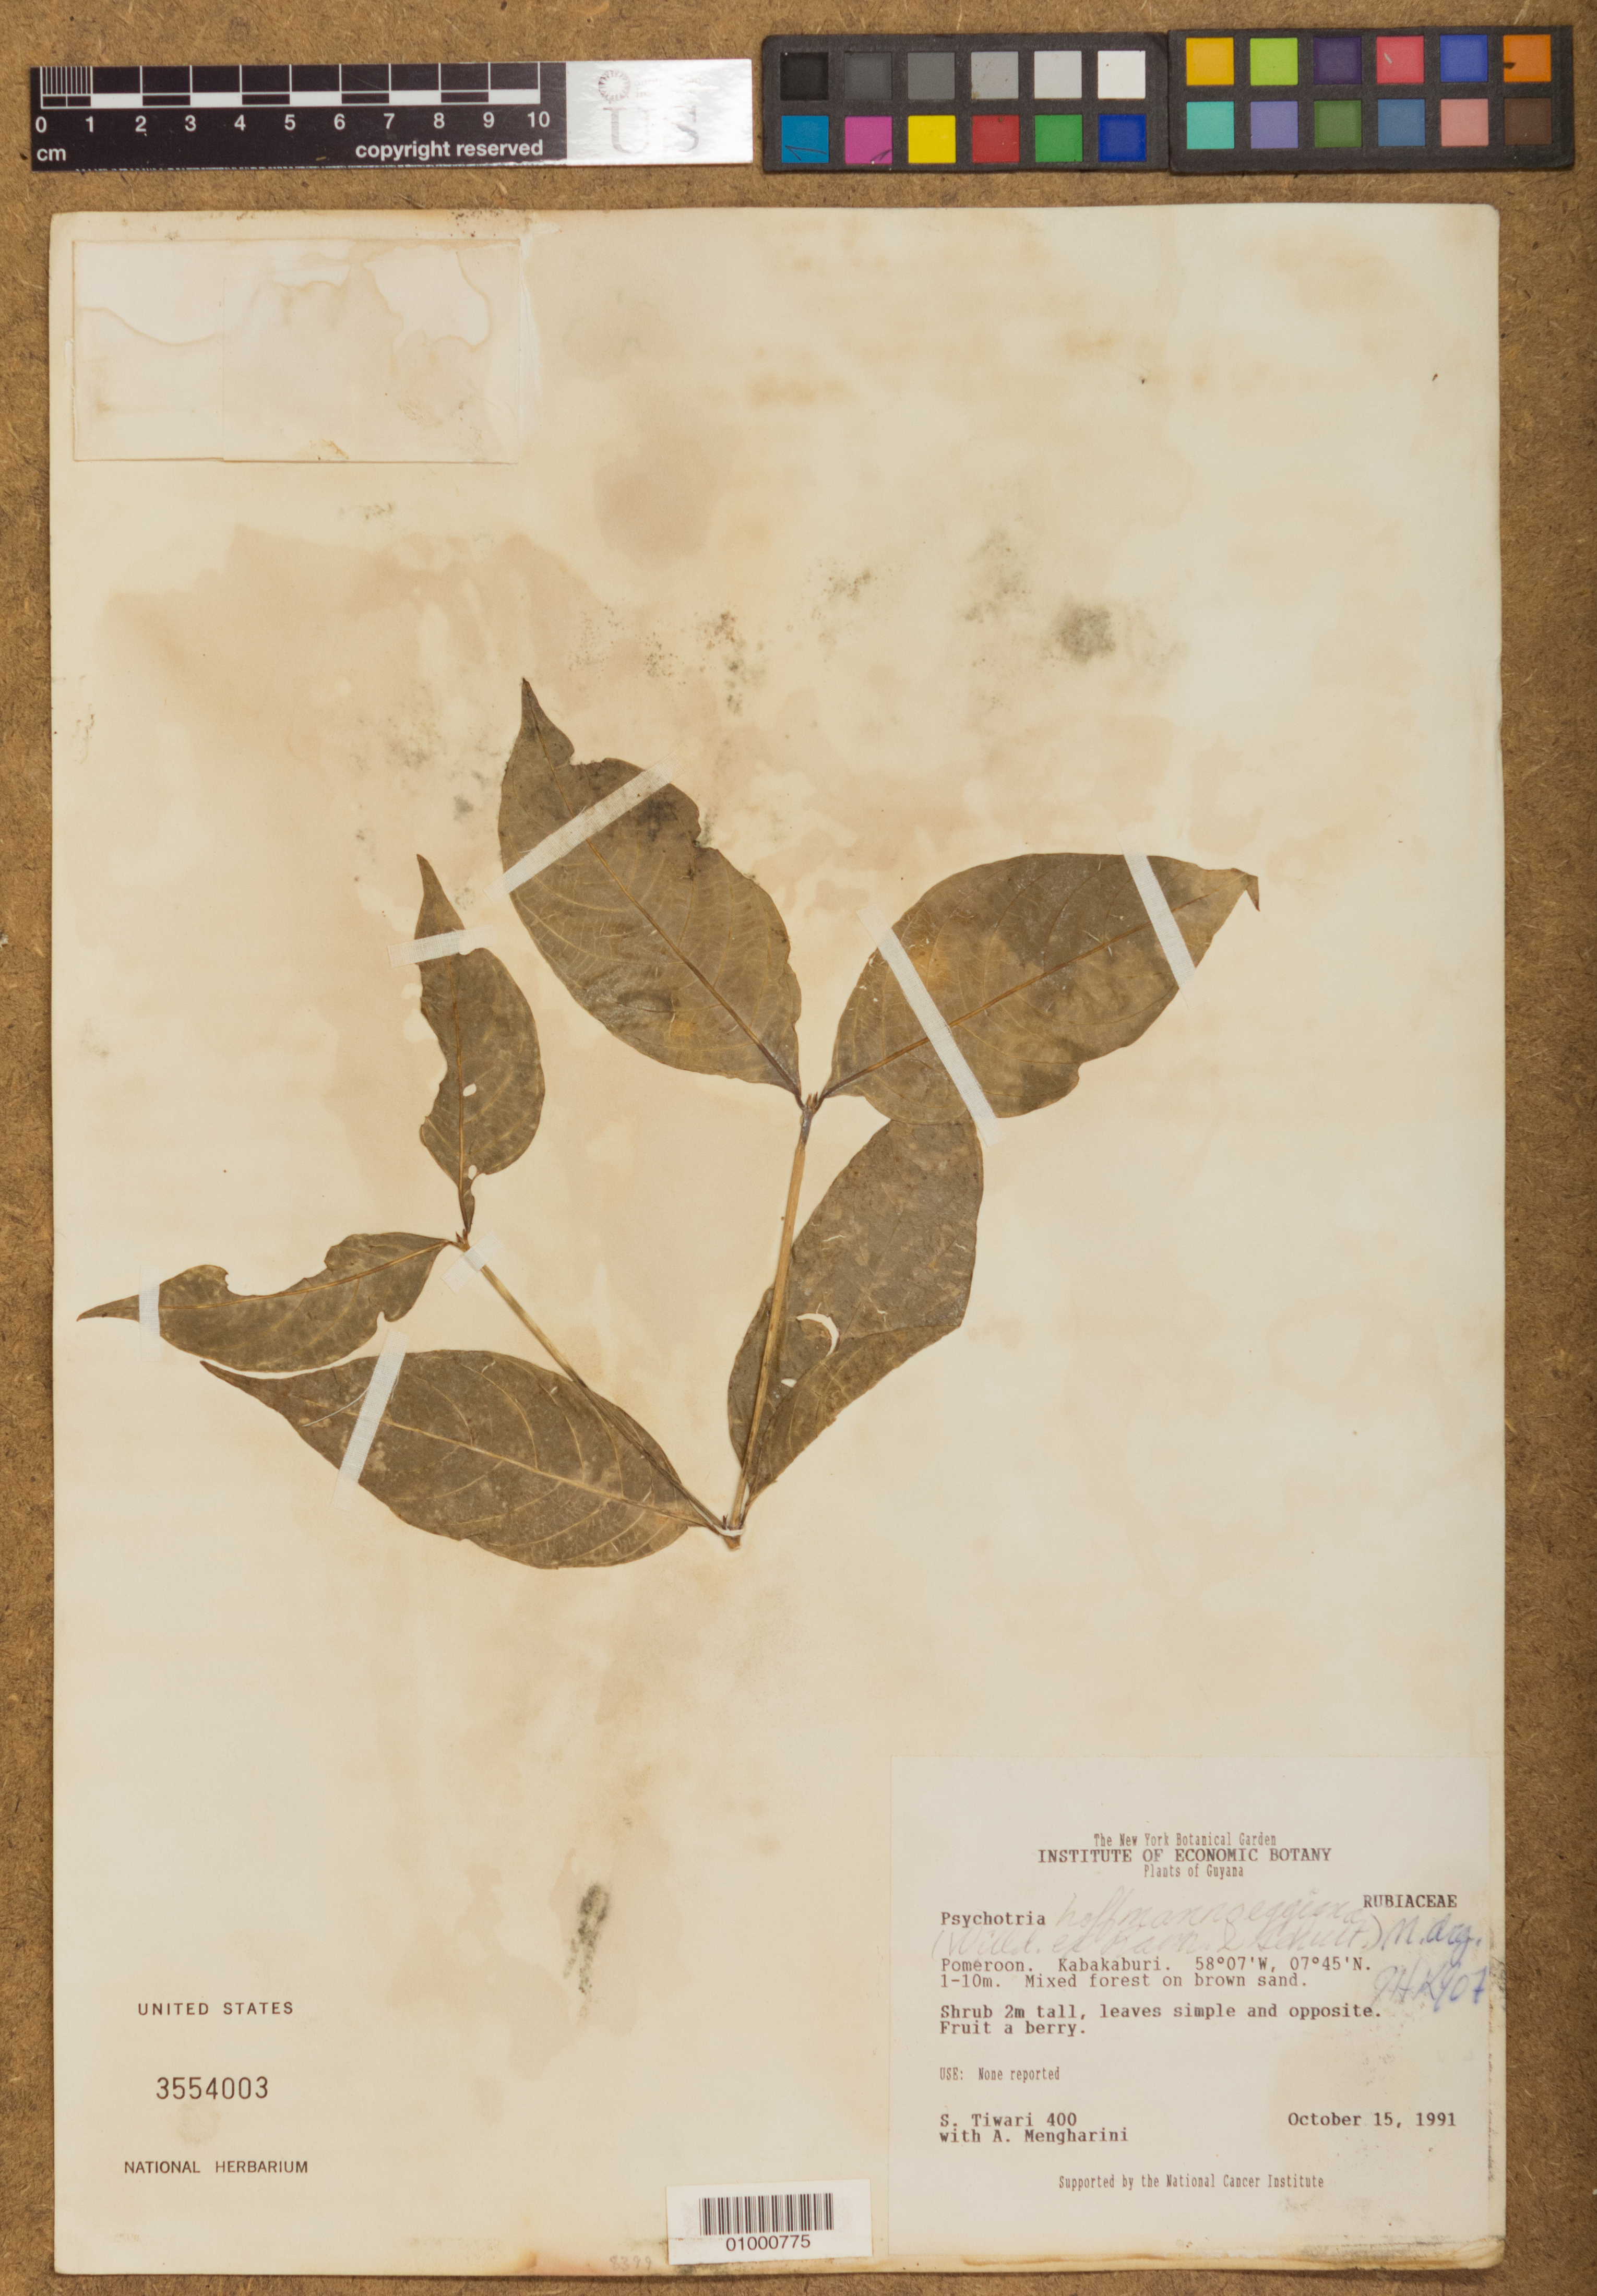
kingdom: Plantae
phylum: Tracheophyta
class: Magnoliopsida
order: Gentianales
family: Rubiaceae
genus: Psychotria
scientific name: Psychotria hoffmannseggiana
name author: (Willd. ex Roem. & Schult.) Müll. Arg.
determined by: Kirkbride, J. H.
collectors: S. Tiwari & A. Mengharini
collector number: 400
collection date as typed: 15-Oct-91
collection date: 1991-10-15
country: Guyana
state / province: Pomeroon-Supenaam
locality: Kabakaburi, Pomeroon Dist.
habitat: Mixed forest on brown sand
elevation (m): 1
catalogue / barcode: US 3554003